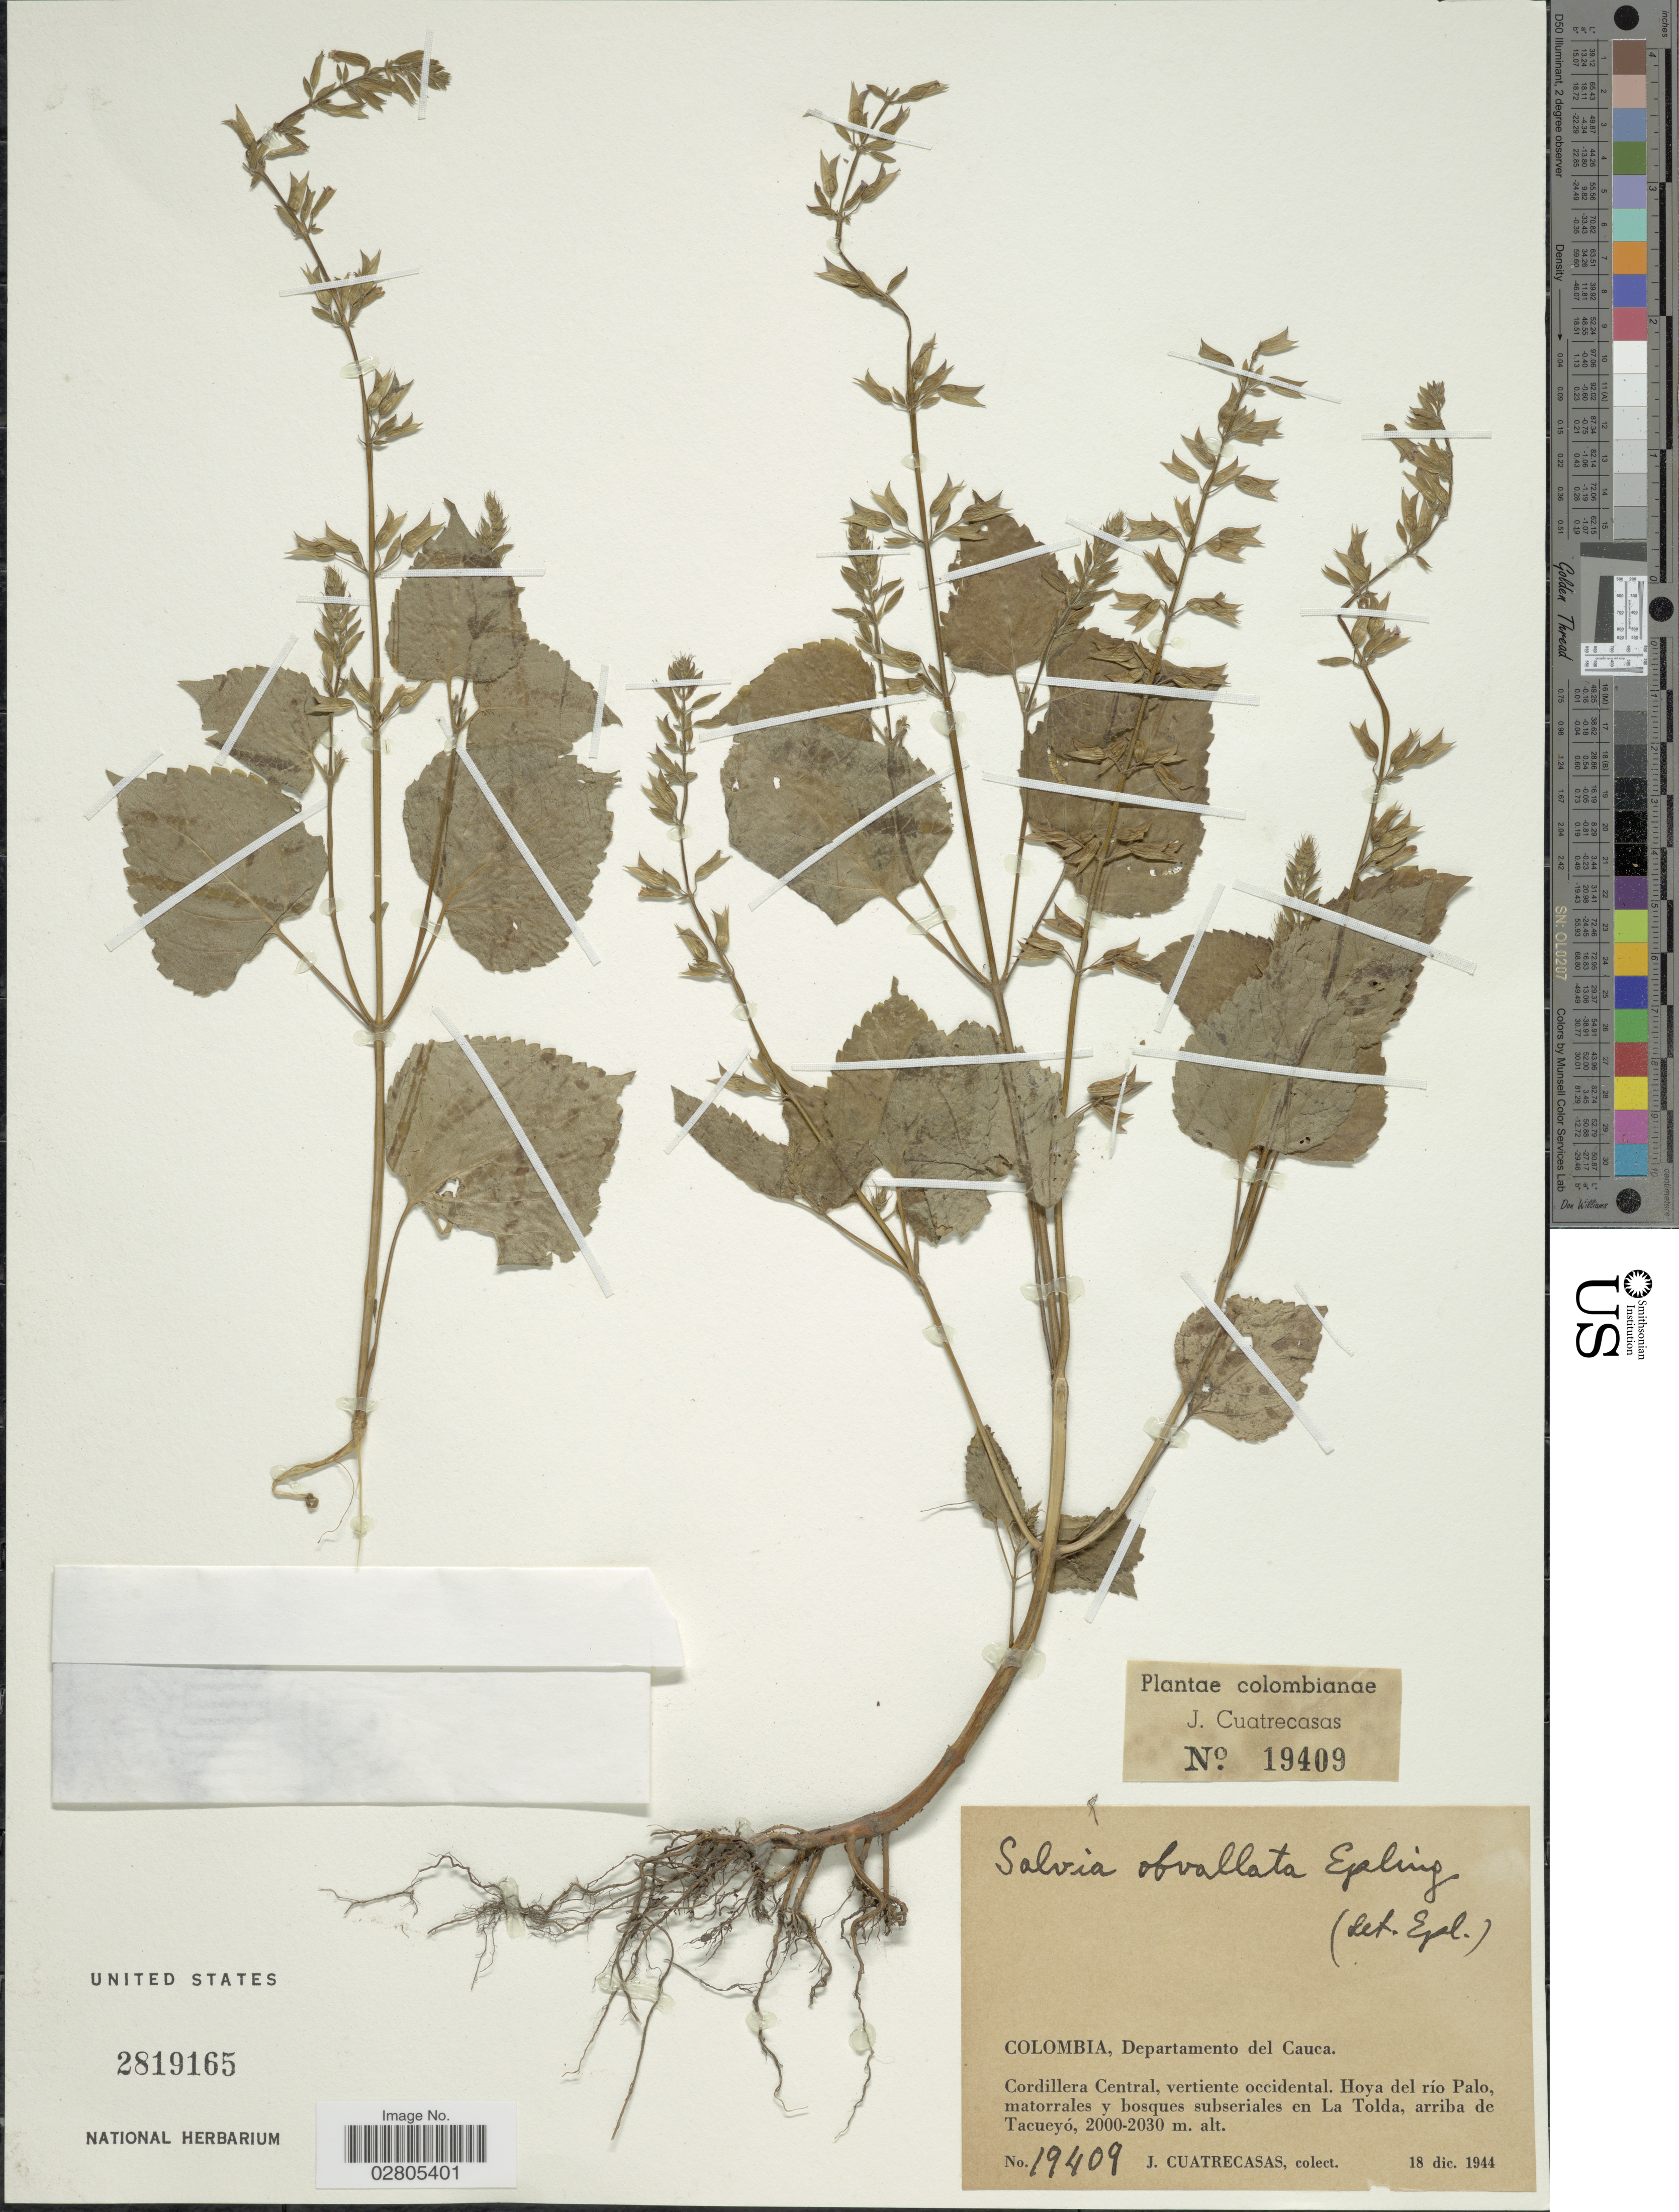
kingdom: Plantae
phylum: Tracheophyta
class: Magnoliopsida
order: Lamiales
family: Lamiaceae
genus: Salvia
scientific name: Salvia tiliifolia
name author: Vahl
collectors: J. Cuatrecasas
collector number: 19409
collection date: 1944-12-18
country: Colombia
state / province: Cauca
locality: Departamento del Cauca. Cordillera Central, vertiente occidental. Hoya del río Palo, matorrales y bosques subseriales en La Tolda, arriba de Tacueyó.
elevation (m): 2000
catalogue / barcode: US 2819165